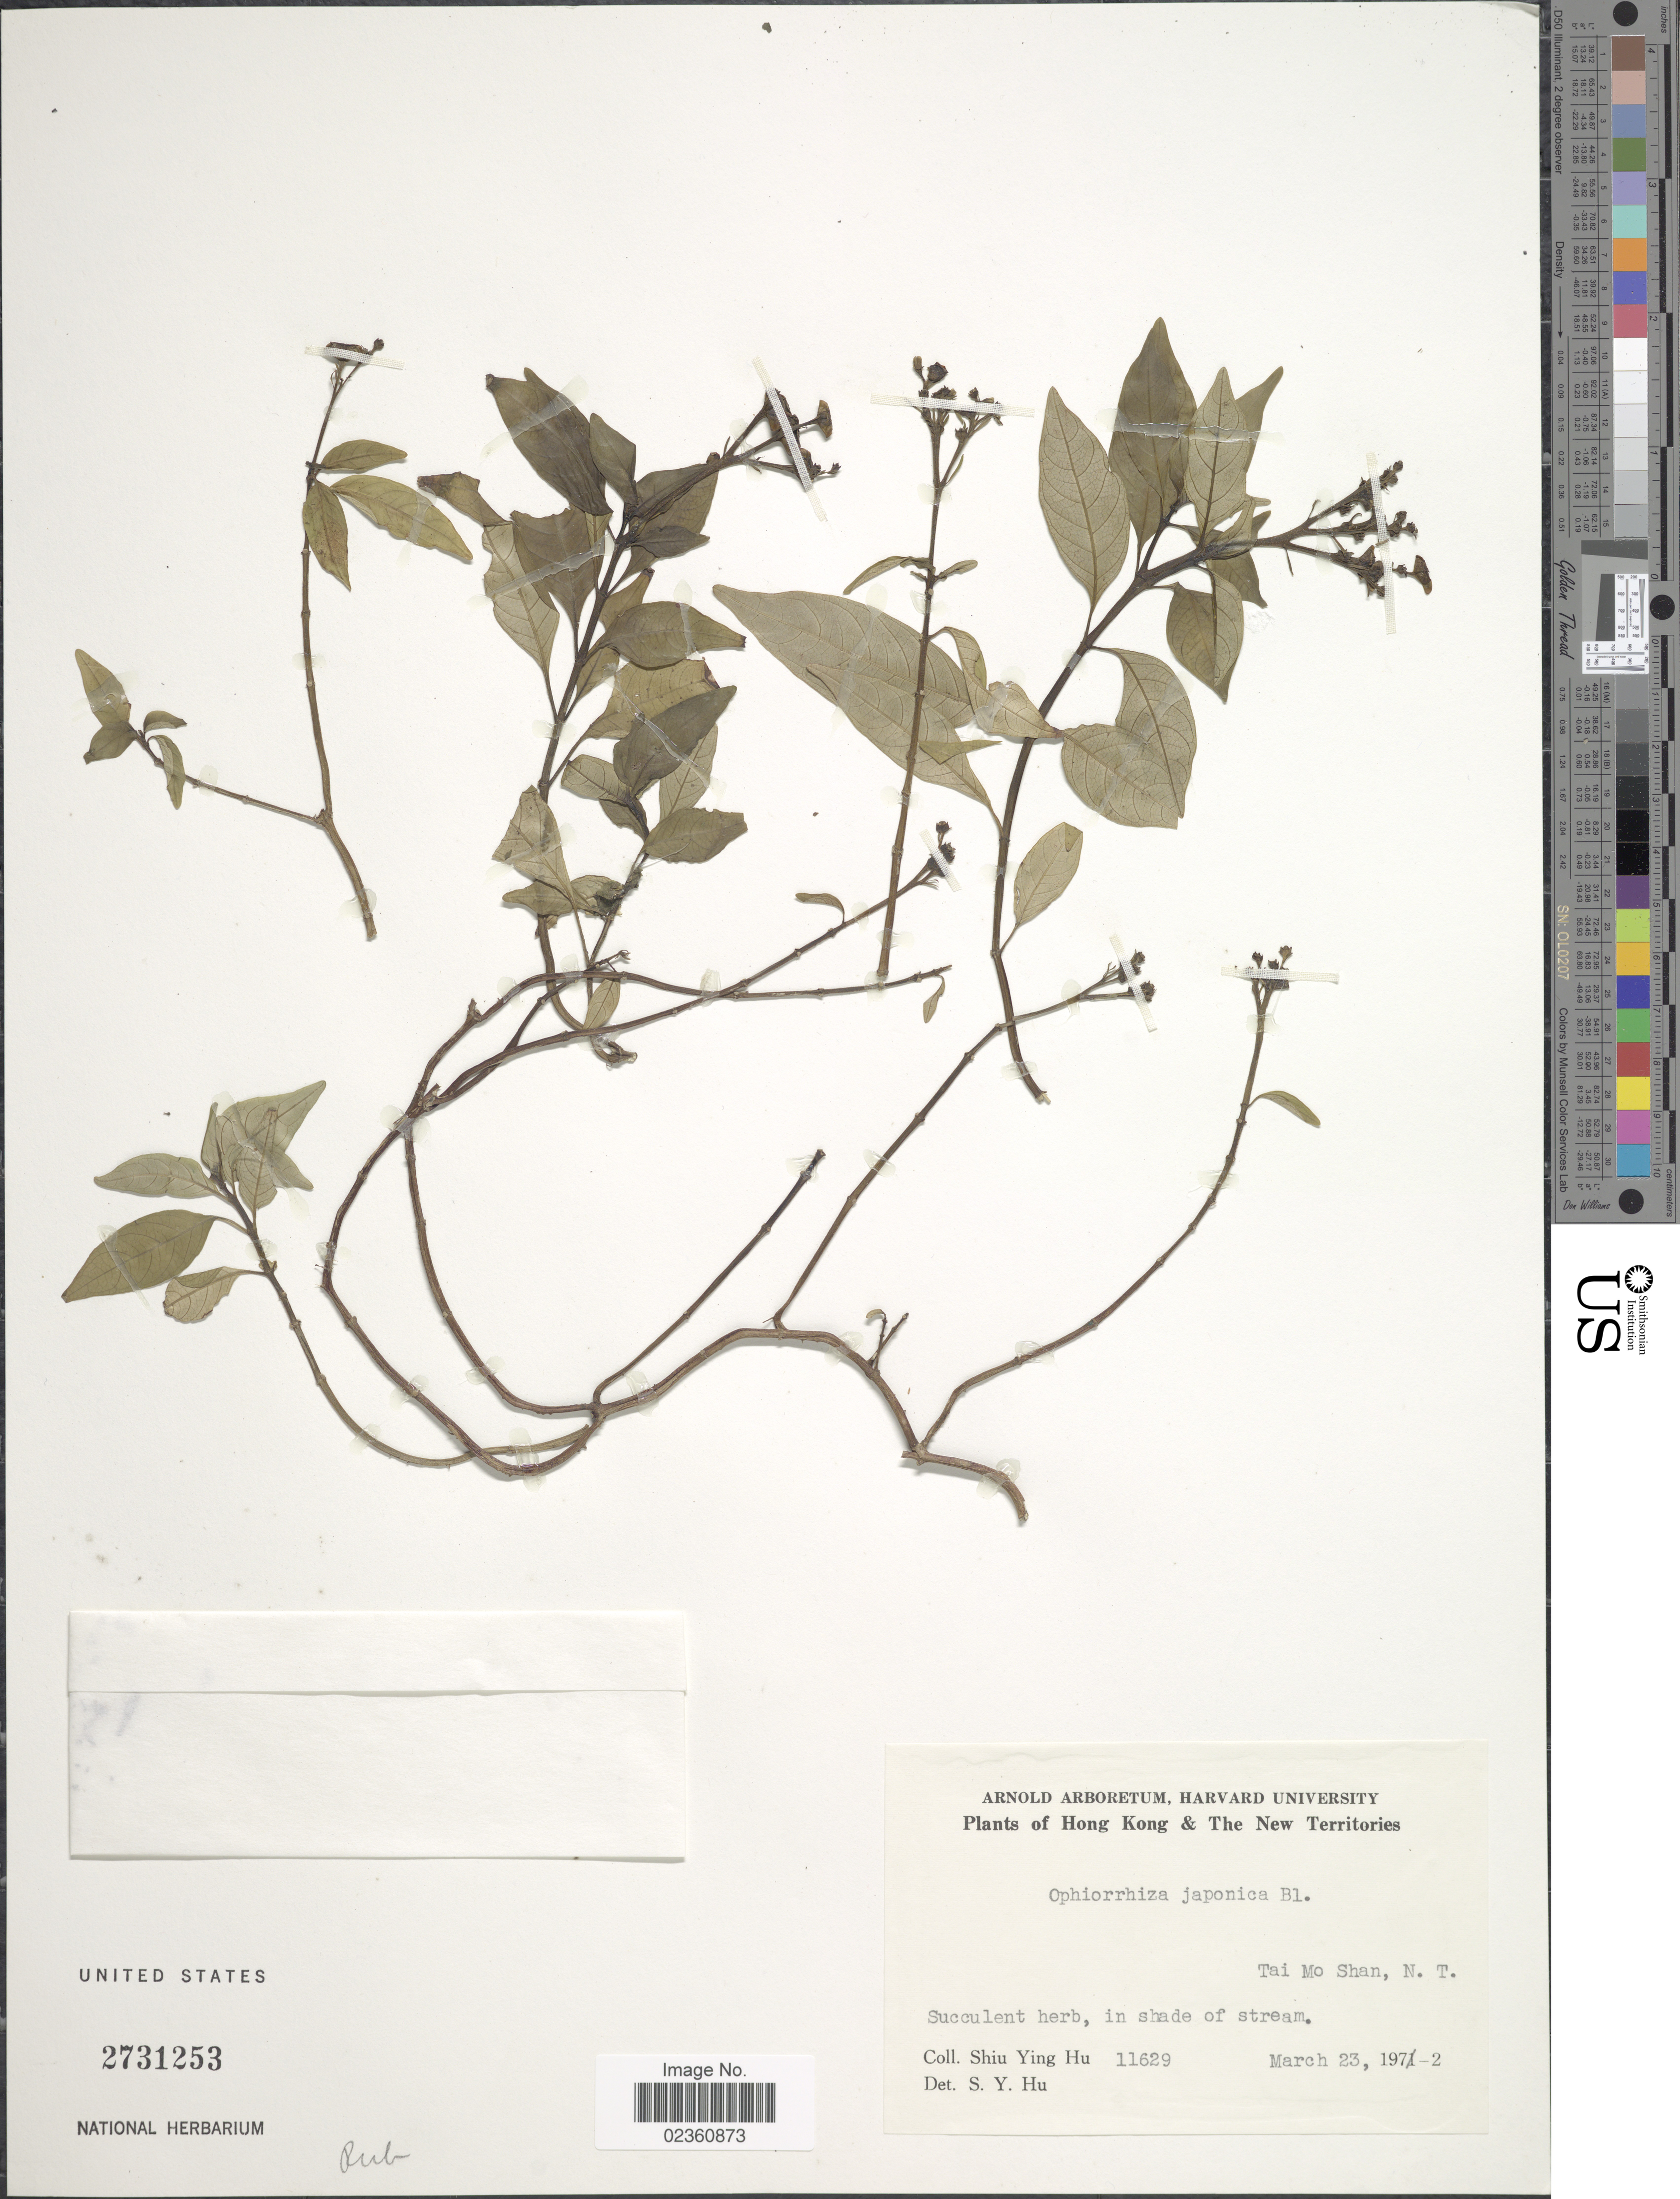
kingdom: Plantae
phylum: Tracheophyta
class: Magnoliopsida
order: Gentianales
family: Rubiaceae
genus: Ophiorrhiza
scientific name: Ophiorrhiza japonica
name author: Blume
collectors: S. Y. Hu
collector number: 11629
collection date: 1972-03-23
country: China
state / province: Hong Kong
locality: The New Territories, Tai Mo Shan, N.T., in shade of stream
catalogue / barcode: US 2731253